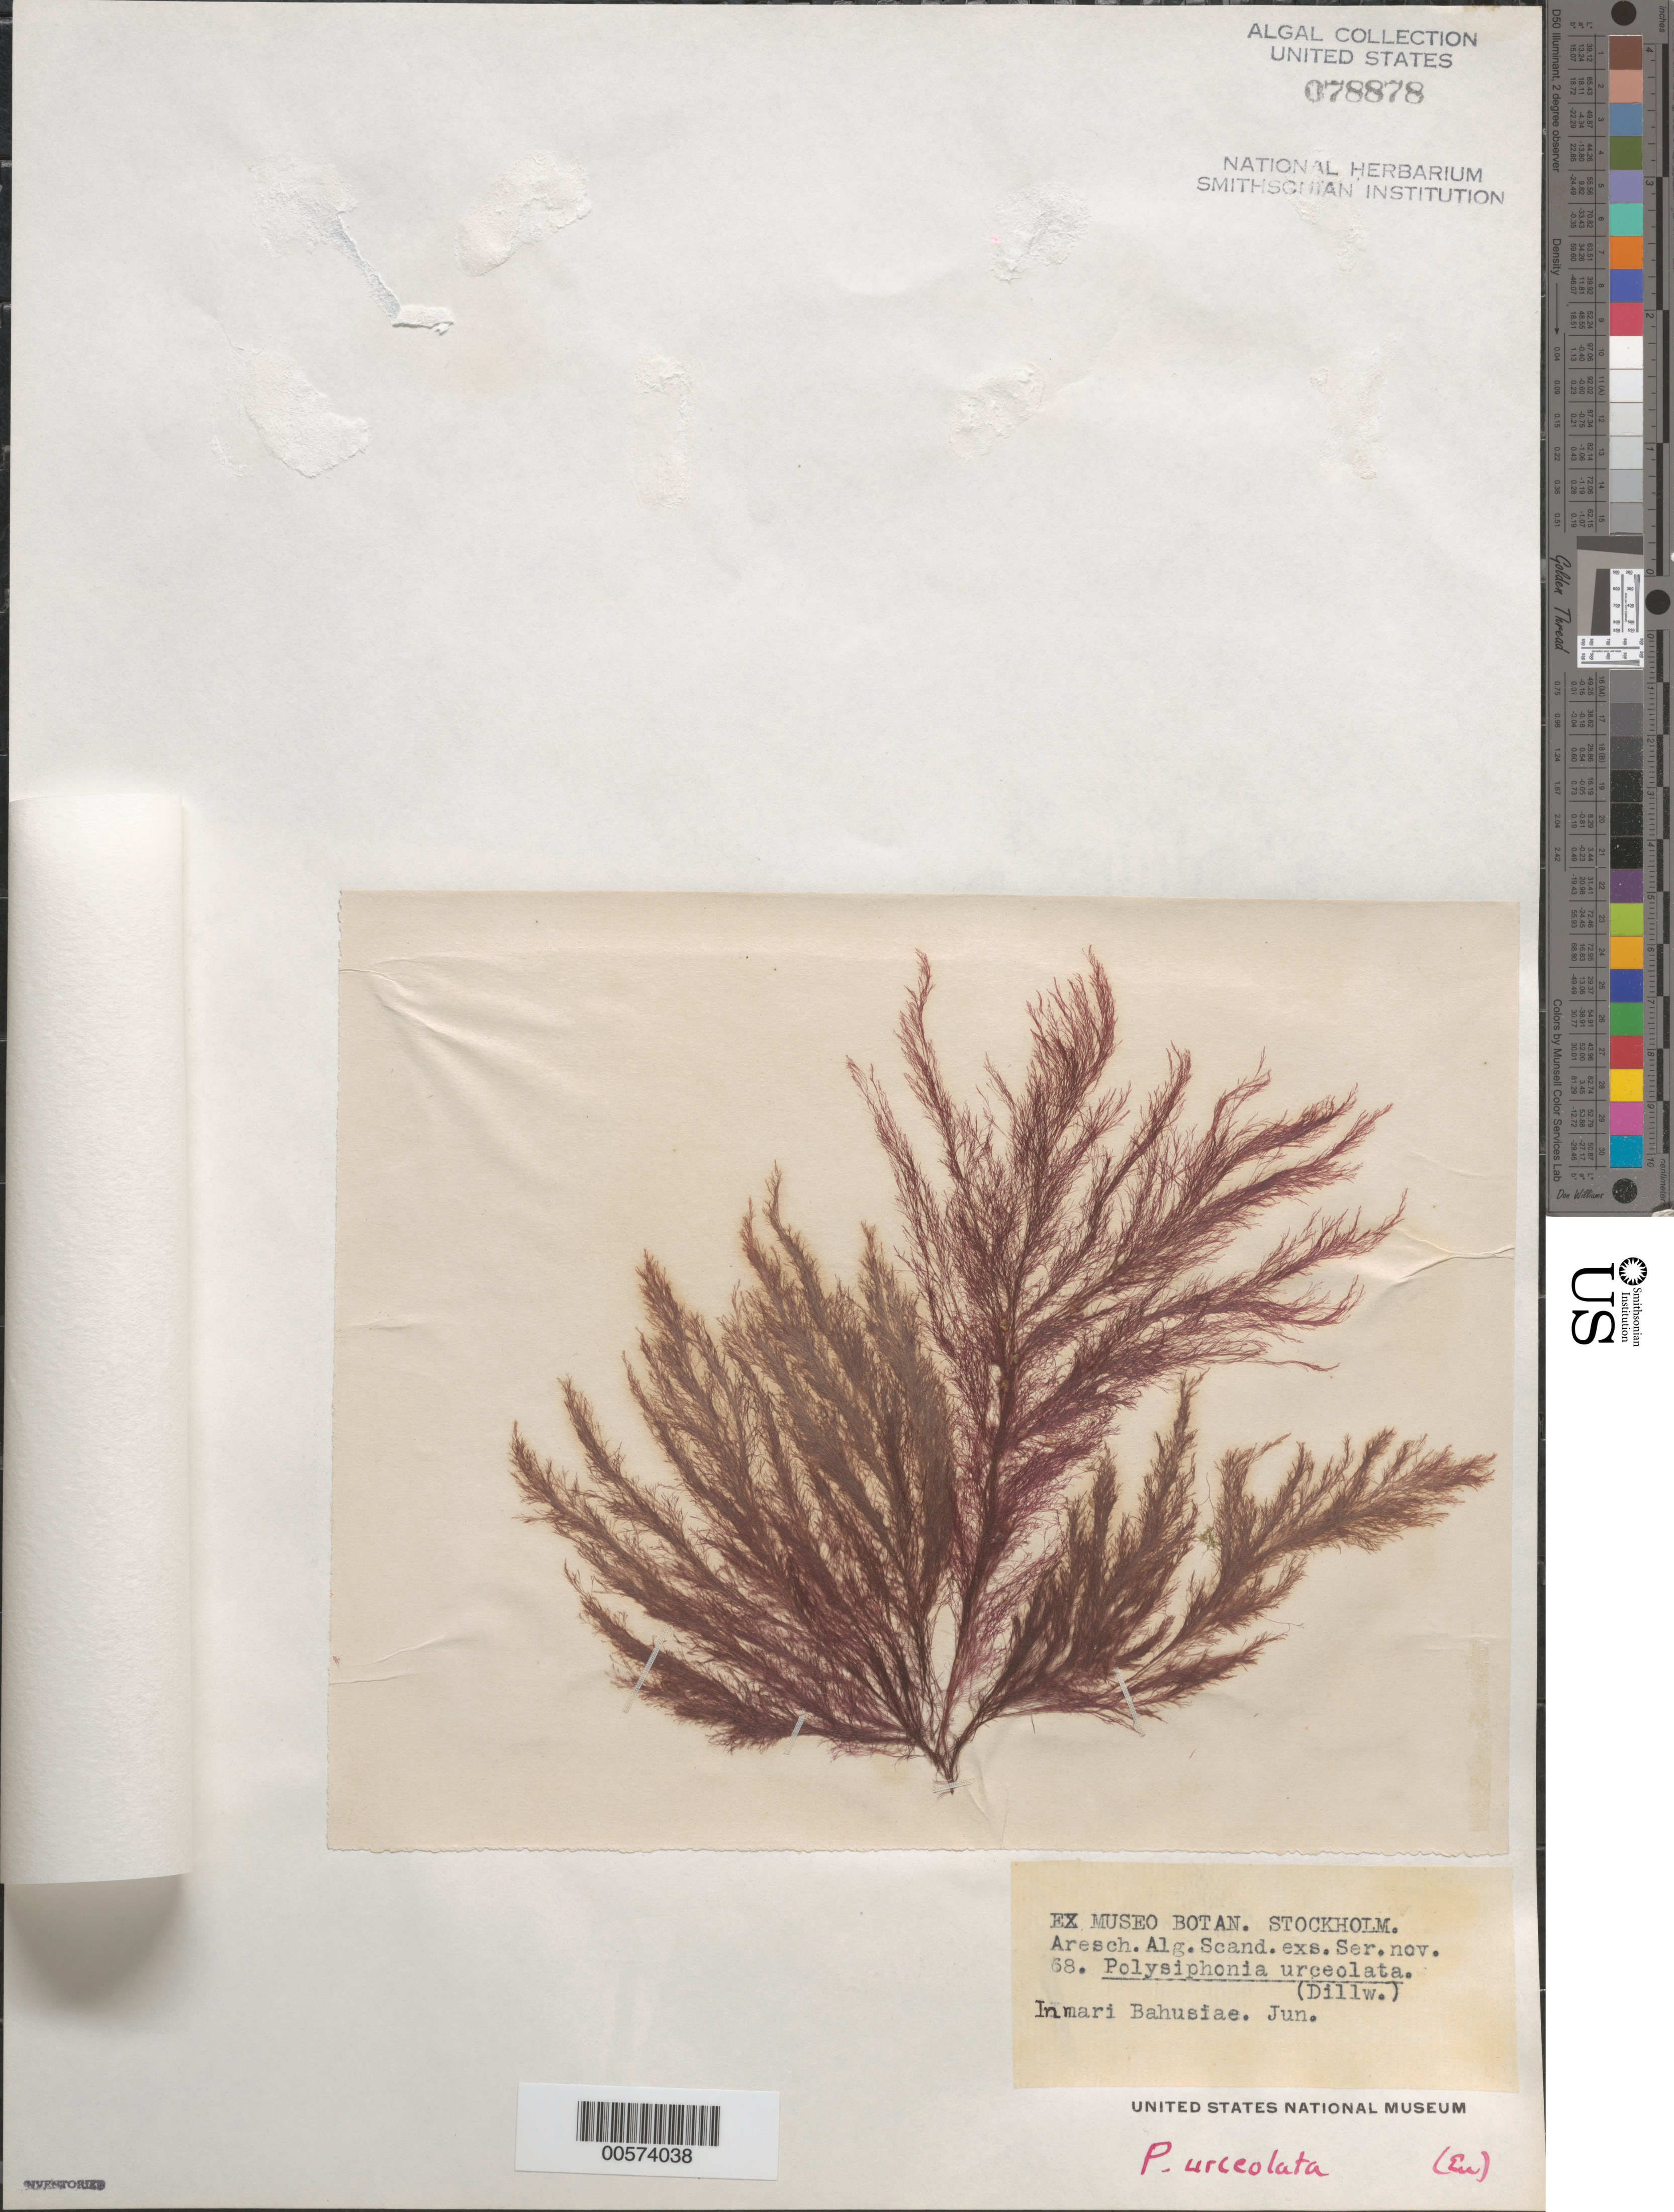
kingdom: Plantae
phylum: Rhodophyta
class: Florideophyceae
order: Ceramiales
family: Rhodomelaceae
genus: Polysiphonia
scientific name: Polysiphonia urceolata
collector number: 68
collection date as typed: Jun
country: Sweden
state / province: Västra Götaland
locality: Bohus bay (mari bahusiae)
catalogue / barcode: US 78878